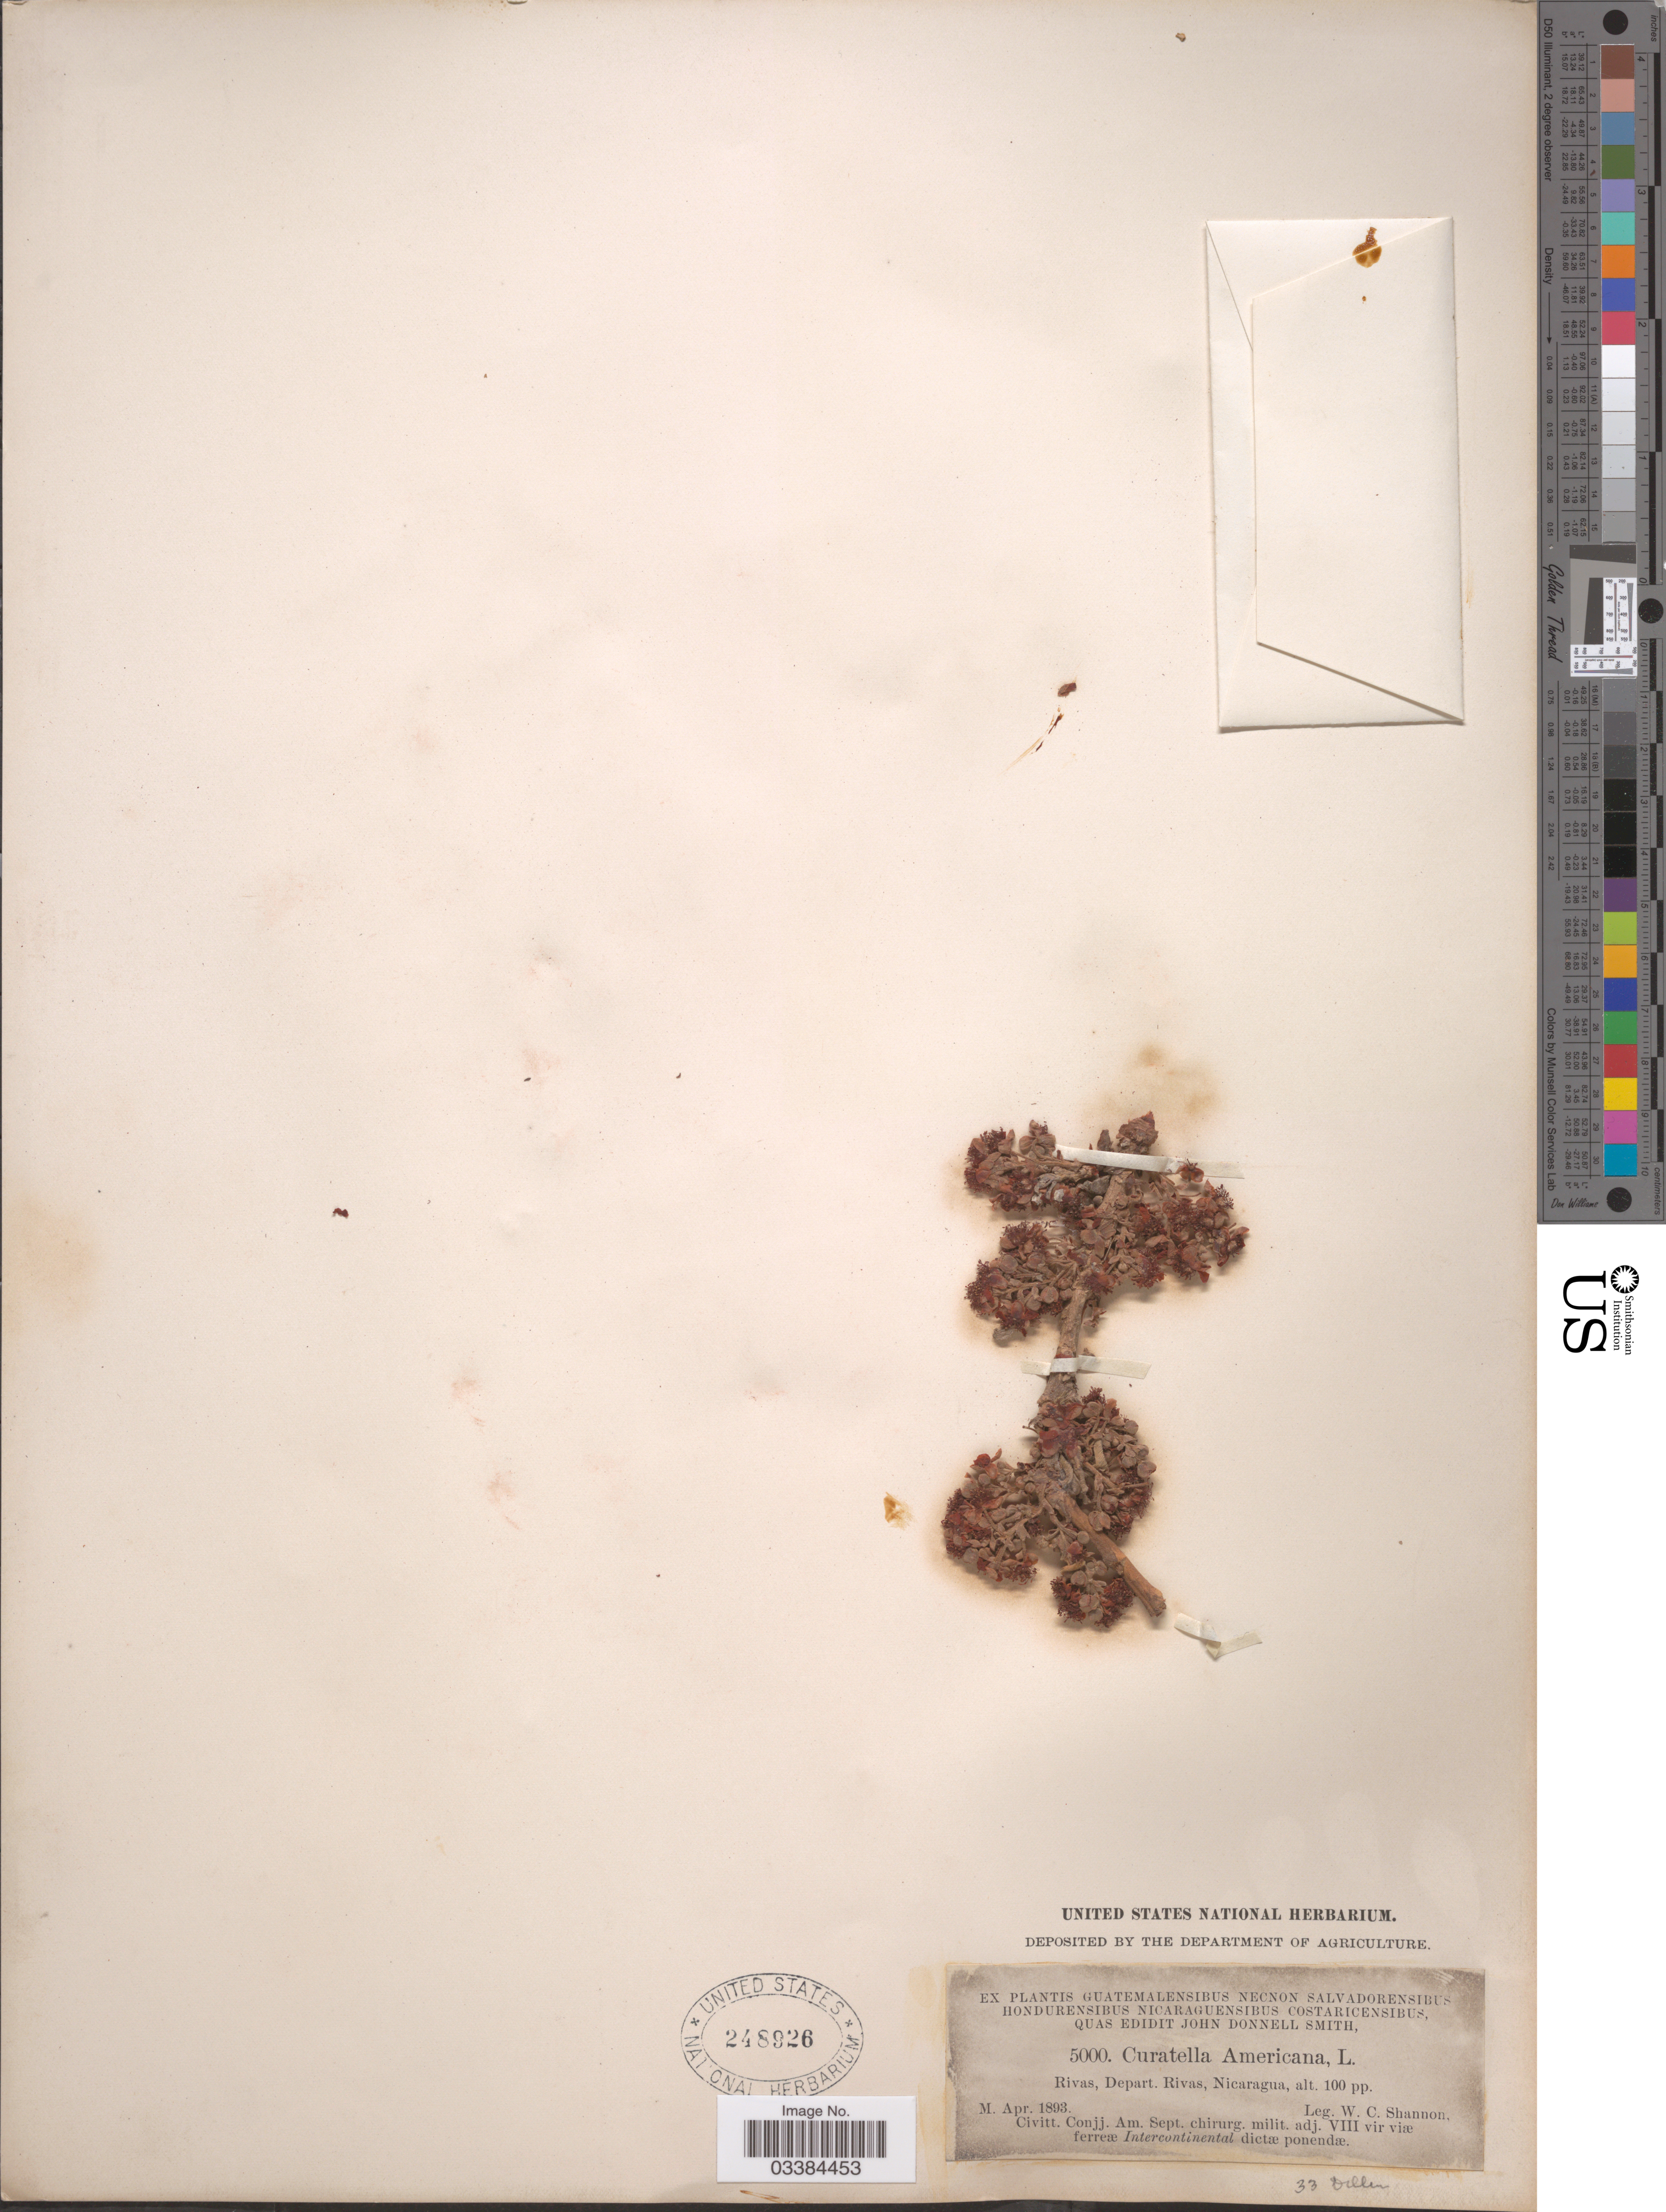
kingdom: Plantae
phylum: Tracheophyta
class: Magnoliopsida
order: Dilleniales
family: Dilleniaceae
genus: Curatella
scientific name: Curatella americana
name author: L.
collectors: W. C. Shannon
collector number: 5000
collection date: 1893-04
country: Nicaragua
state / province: Rivas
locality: Depart. Rivas.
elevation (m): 30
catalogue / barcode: US 248926